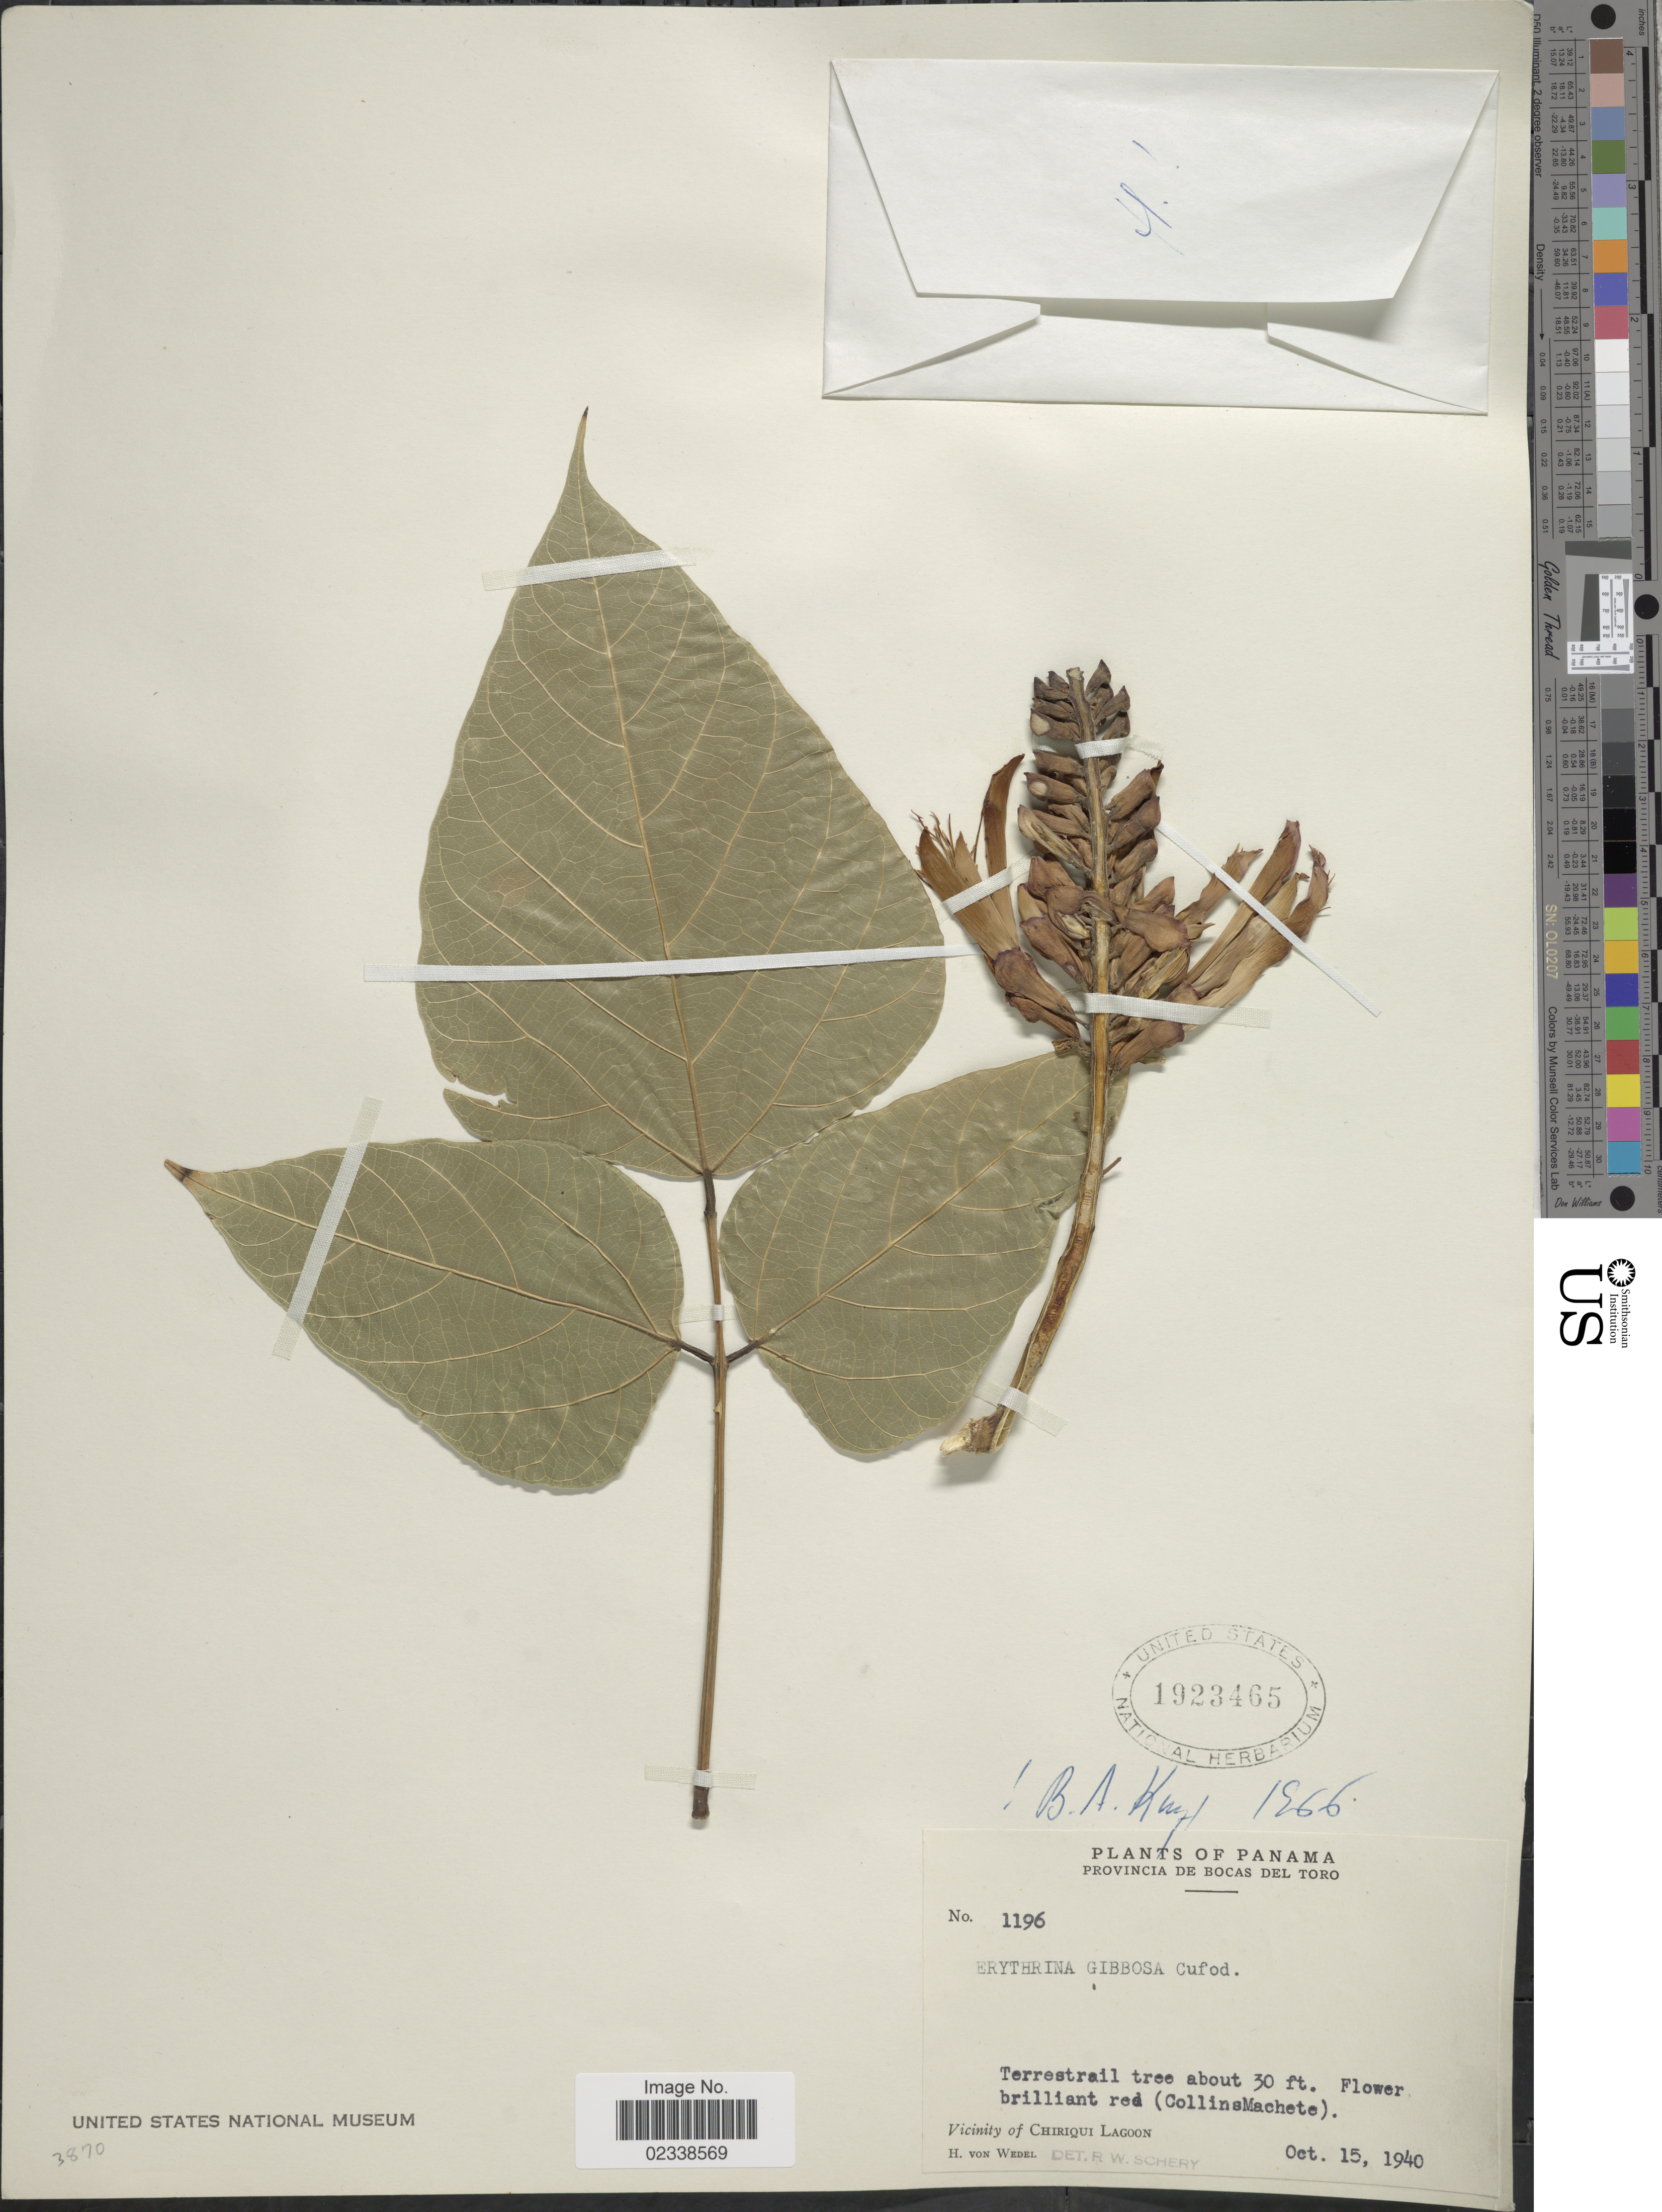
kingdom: Plantae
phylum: Tracheophyta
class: Magnoliopsida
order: Fabales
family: Fabaceae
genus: Erythrina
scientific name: Erythrina gibbosa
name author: Cufod.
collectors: H. von Wedel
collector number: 1196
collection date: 1940-10-15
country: Panama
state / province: Bocas del Toro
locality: Vicinity of Chiriqui Lagoon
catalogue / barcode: US 1923465